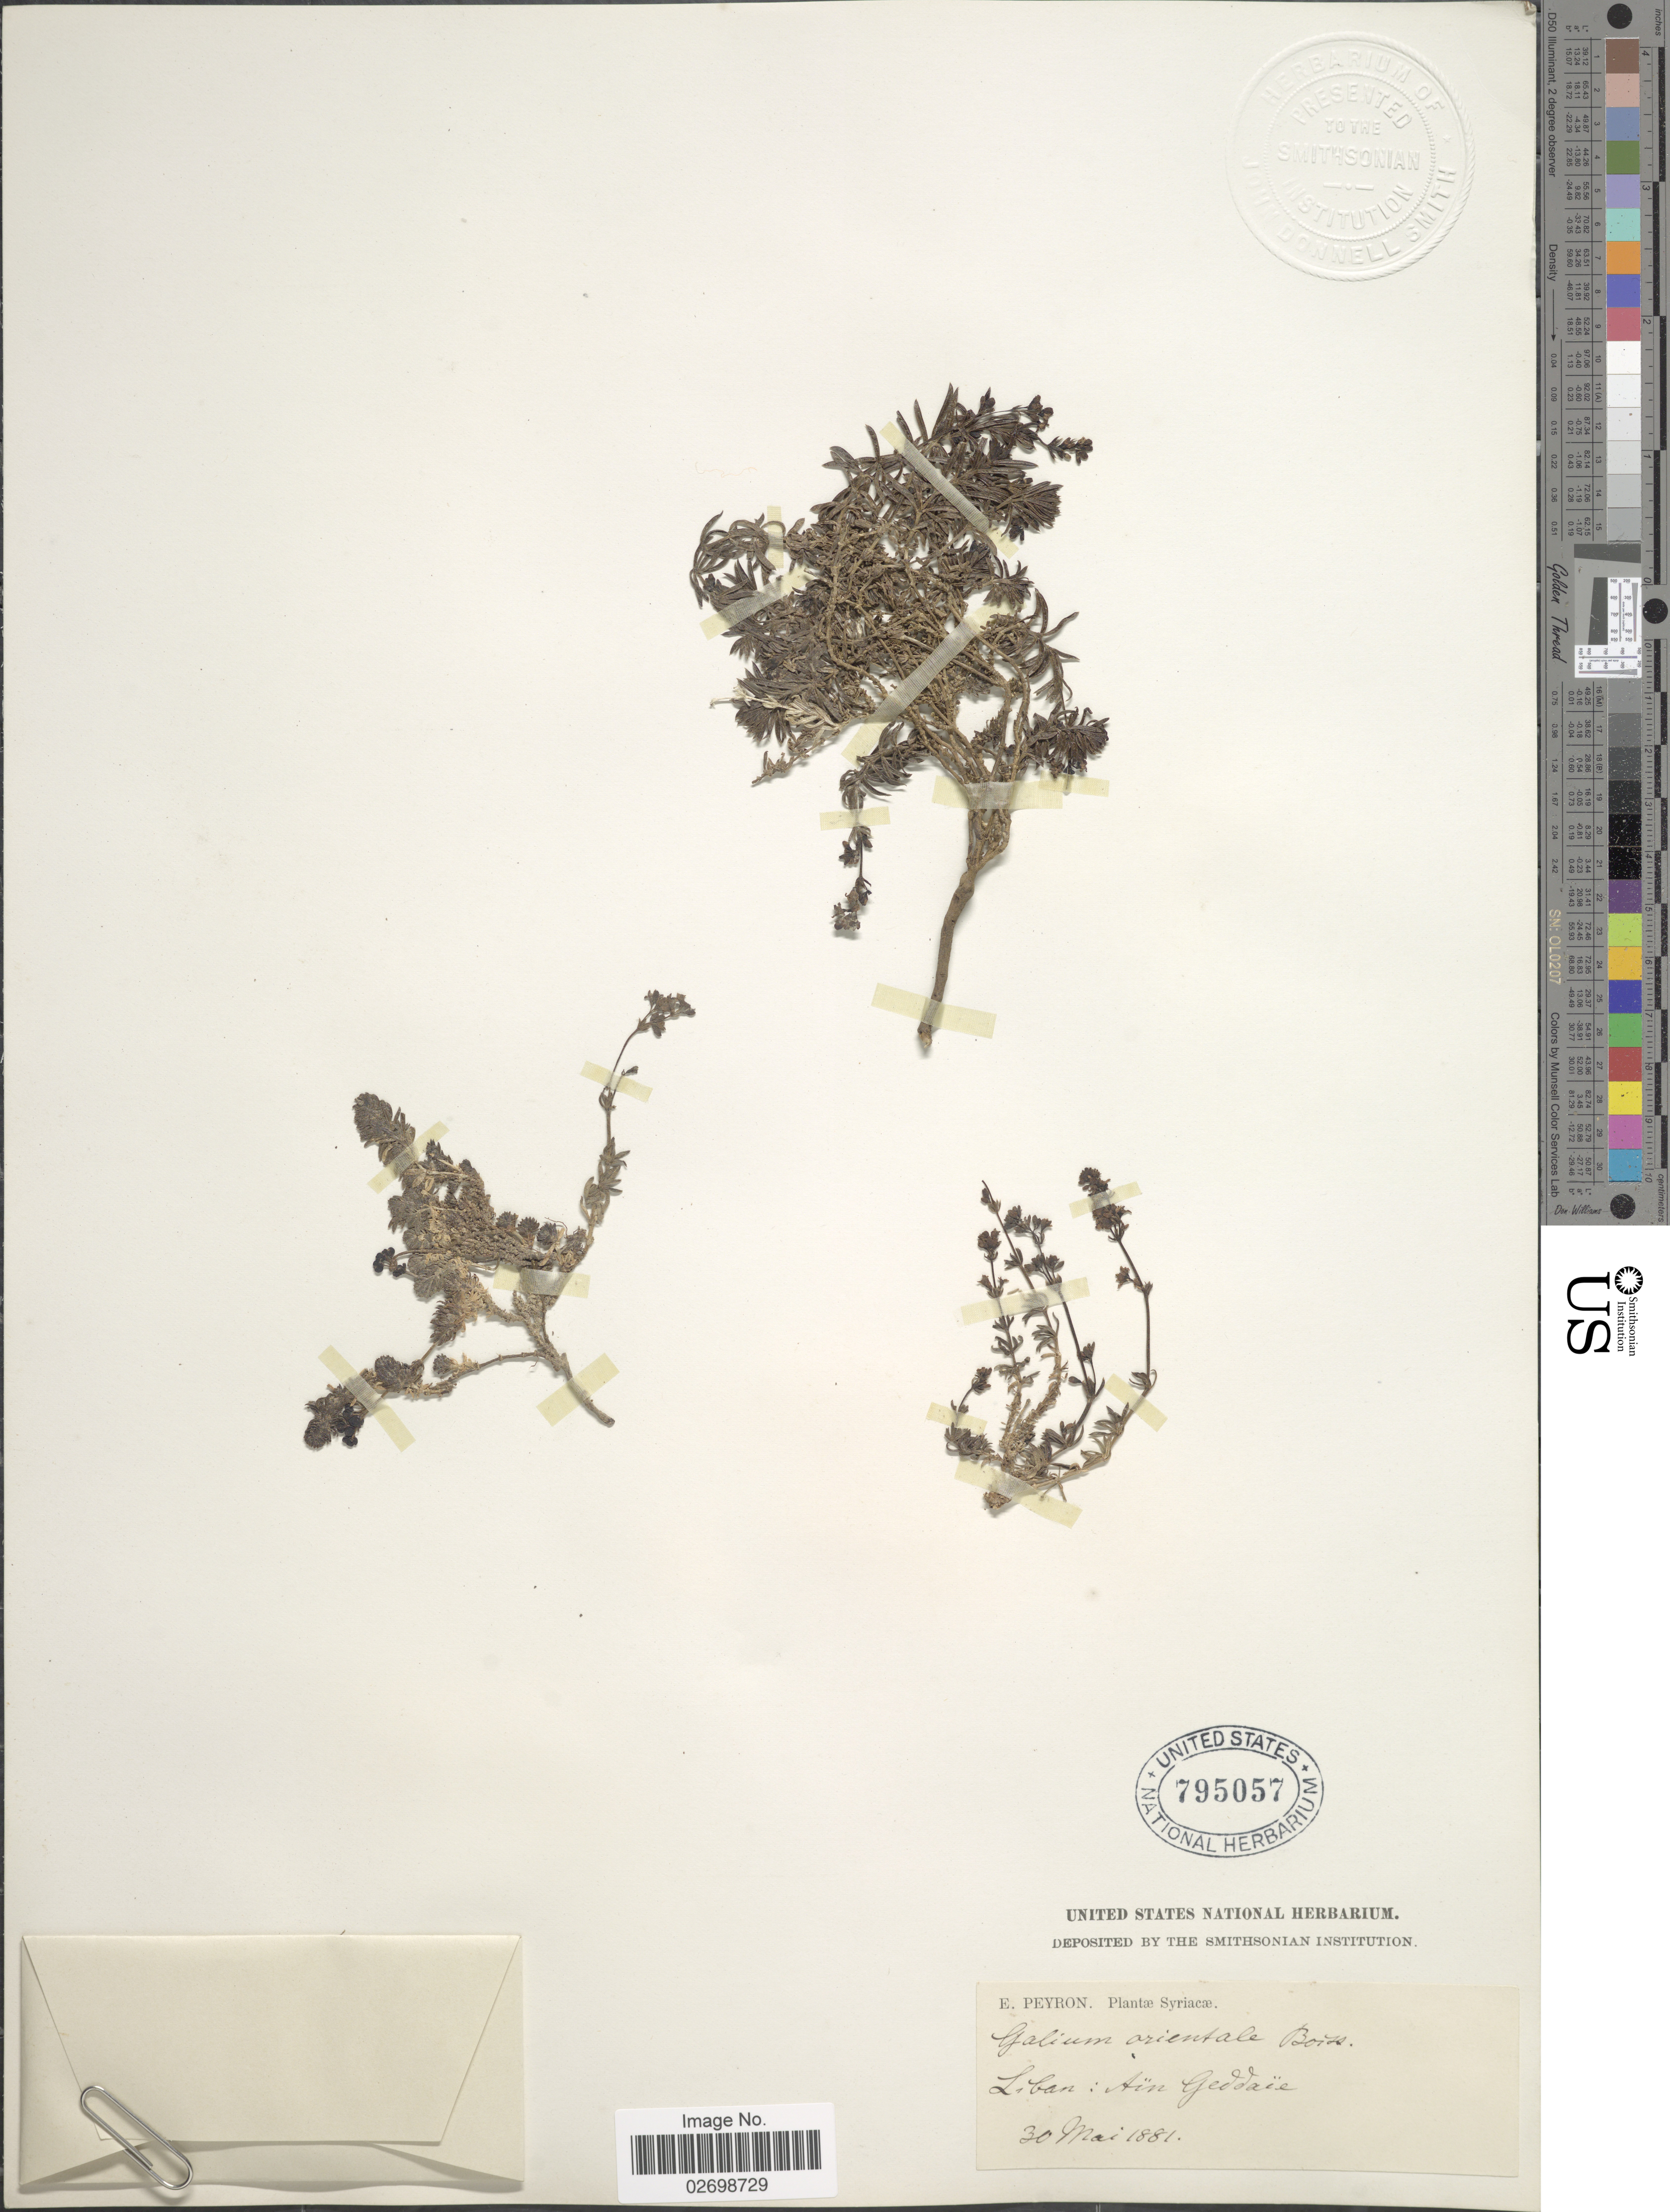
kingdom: Plantae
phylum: Tracheophyta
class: Magnoliopsida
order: Gentianales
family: Rubiaceae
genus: Galium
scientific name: Galium orientale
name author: Boiss.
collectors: E. Peyron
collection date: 1881-05-30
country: Lebanon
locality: Liban: Ain Geddace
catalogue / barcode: US 795057